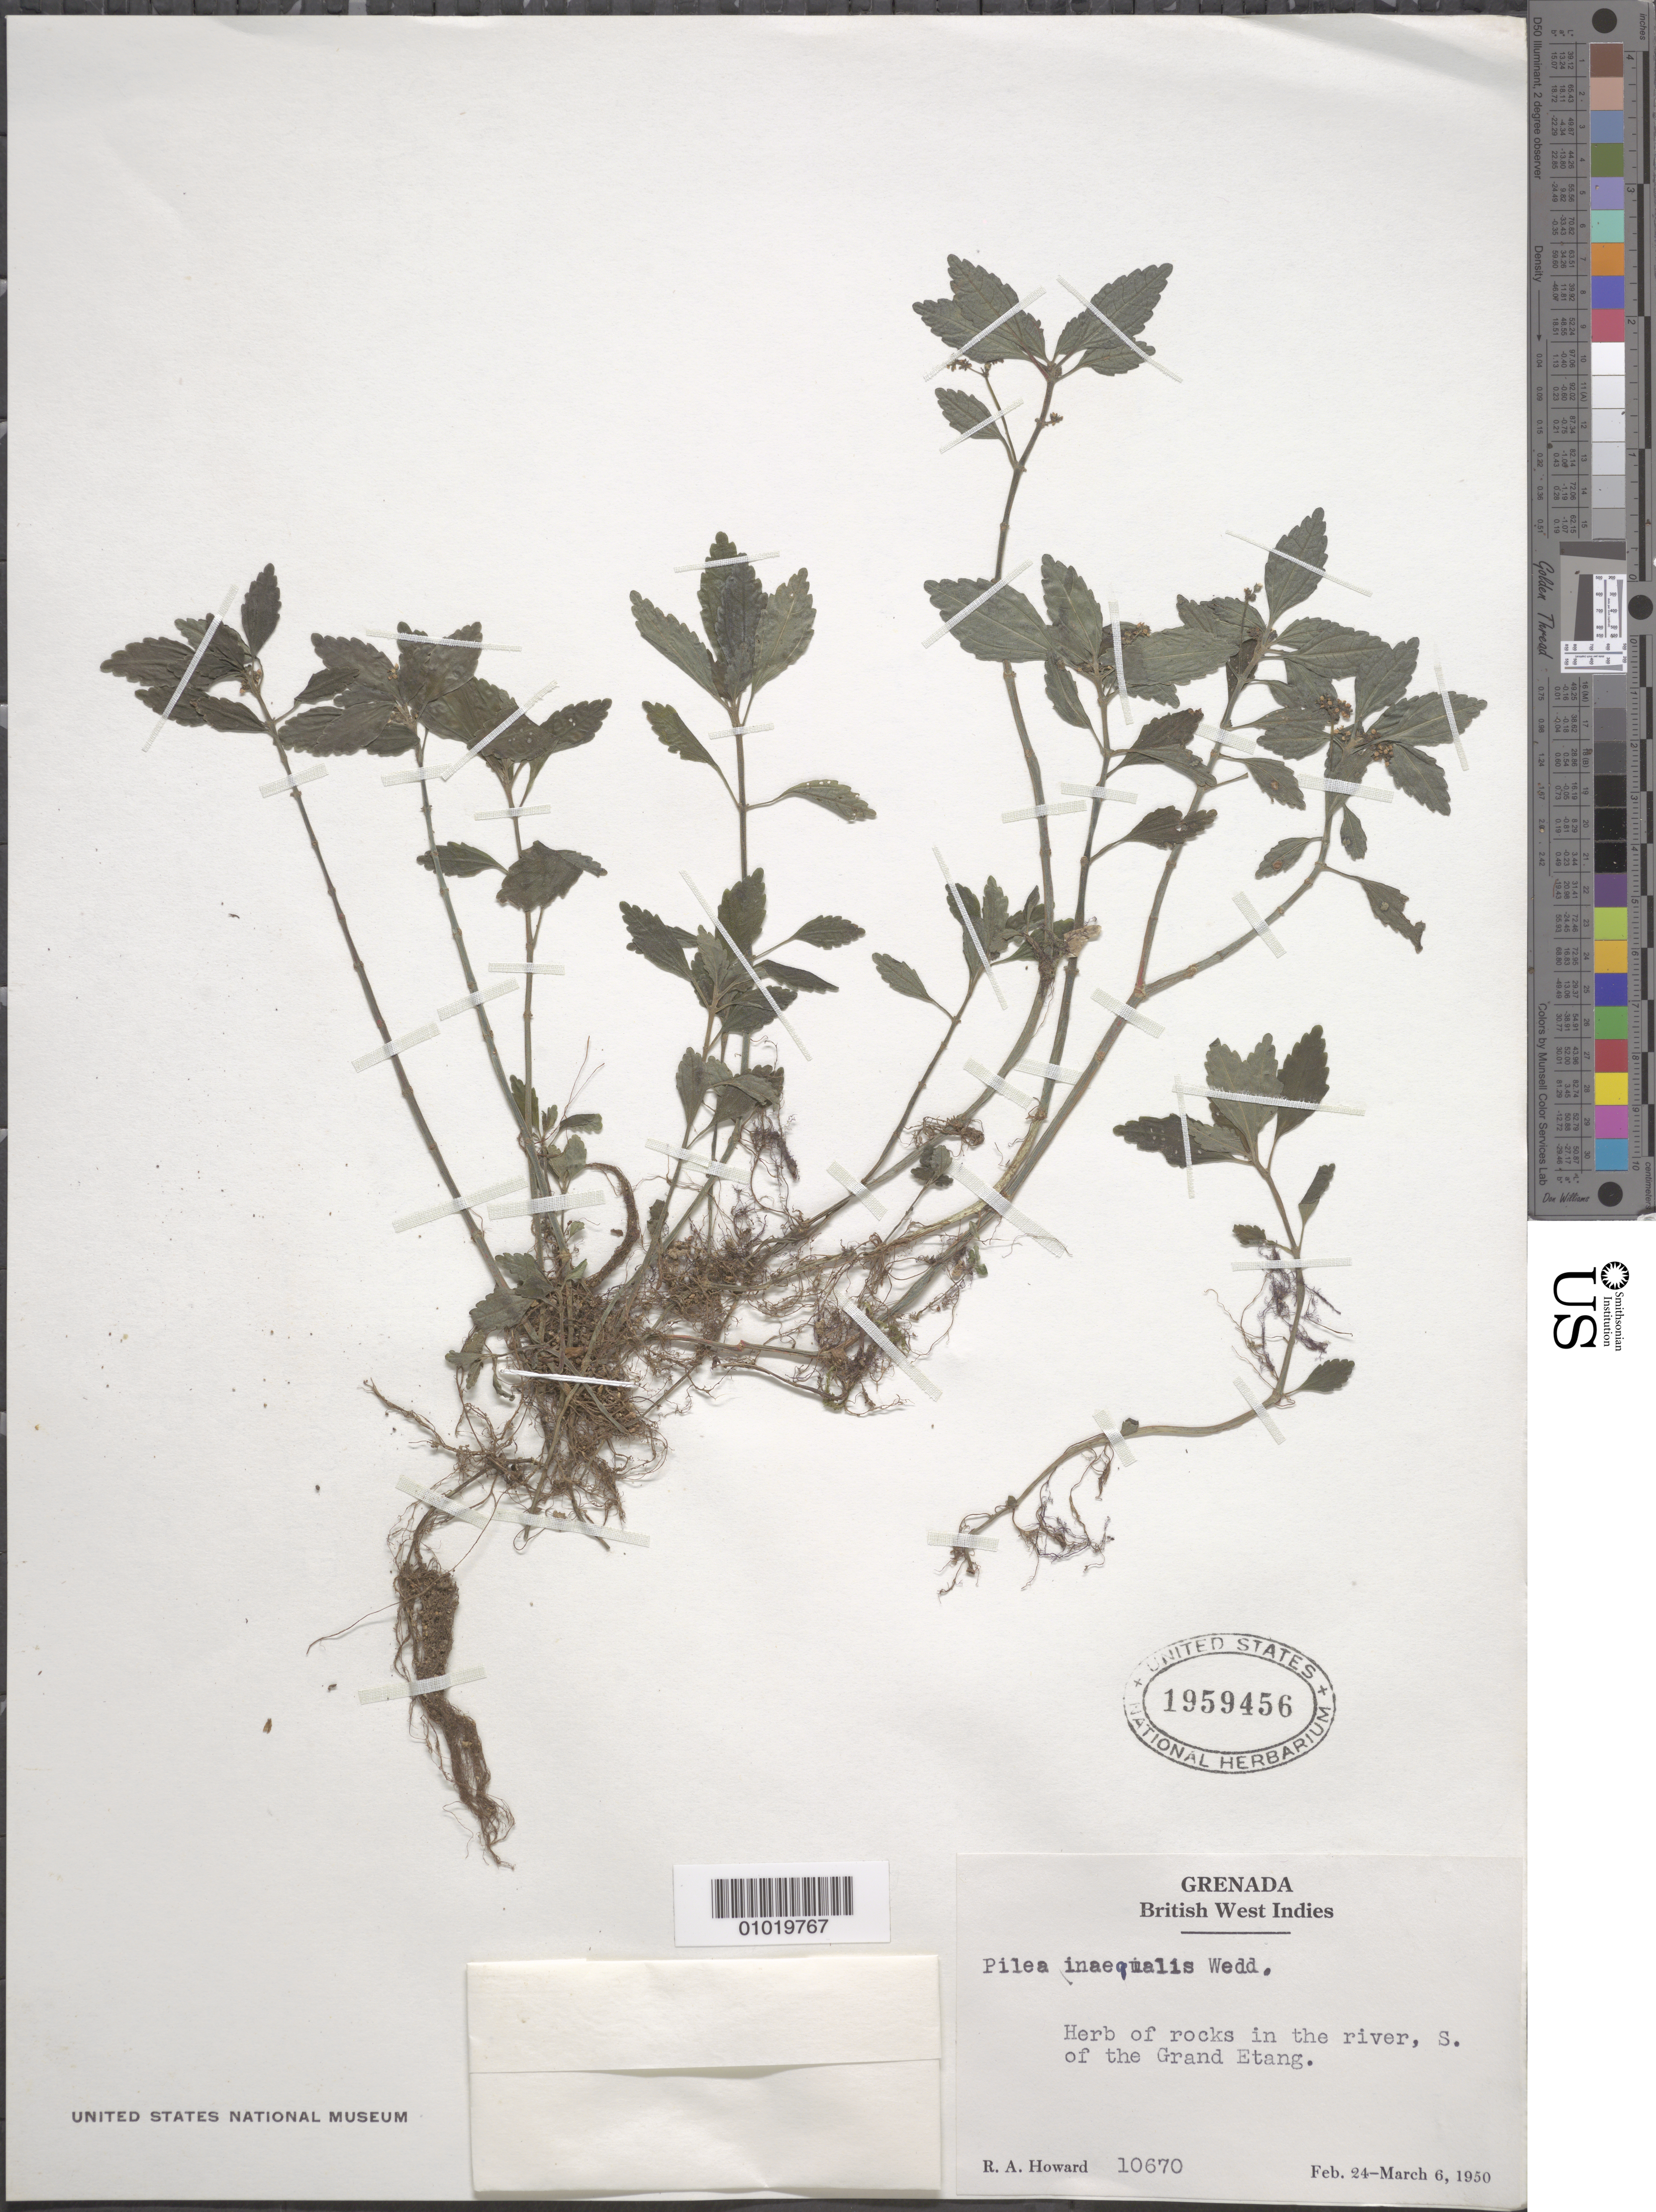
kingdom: Plantae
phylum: Tracheophyta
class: Magnoliopsida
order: Rosales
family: Urticaceae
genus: Pilea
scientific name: Pilea inaequalis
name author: (Juss. ex Poir.) Wedd.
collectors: R. A. Howard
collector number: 10670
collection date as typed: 24 Feb 1950 to 06 Mar 1950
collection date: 1950-02-24/1950-03-06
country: Grenada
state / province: Saint Andrew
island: Grenada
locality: Herb of rocks in the river, S of the Grand Etang.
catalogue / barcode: US 1959456